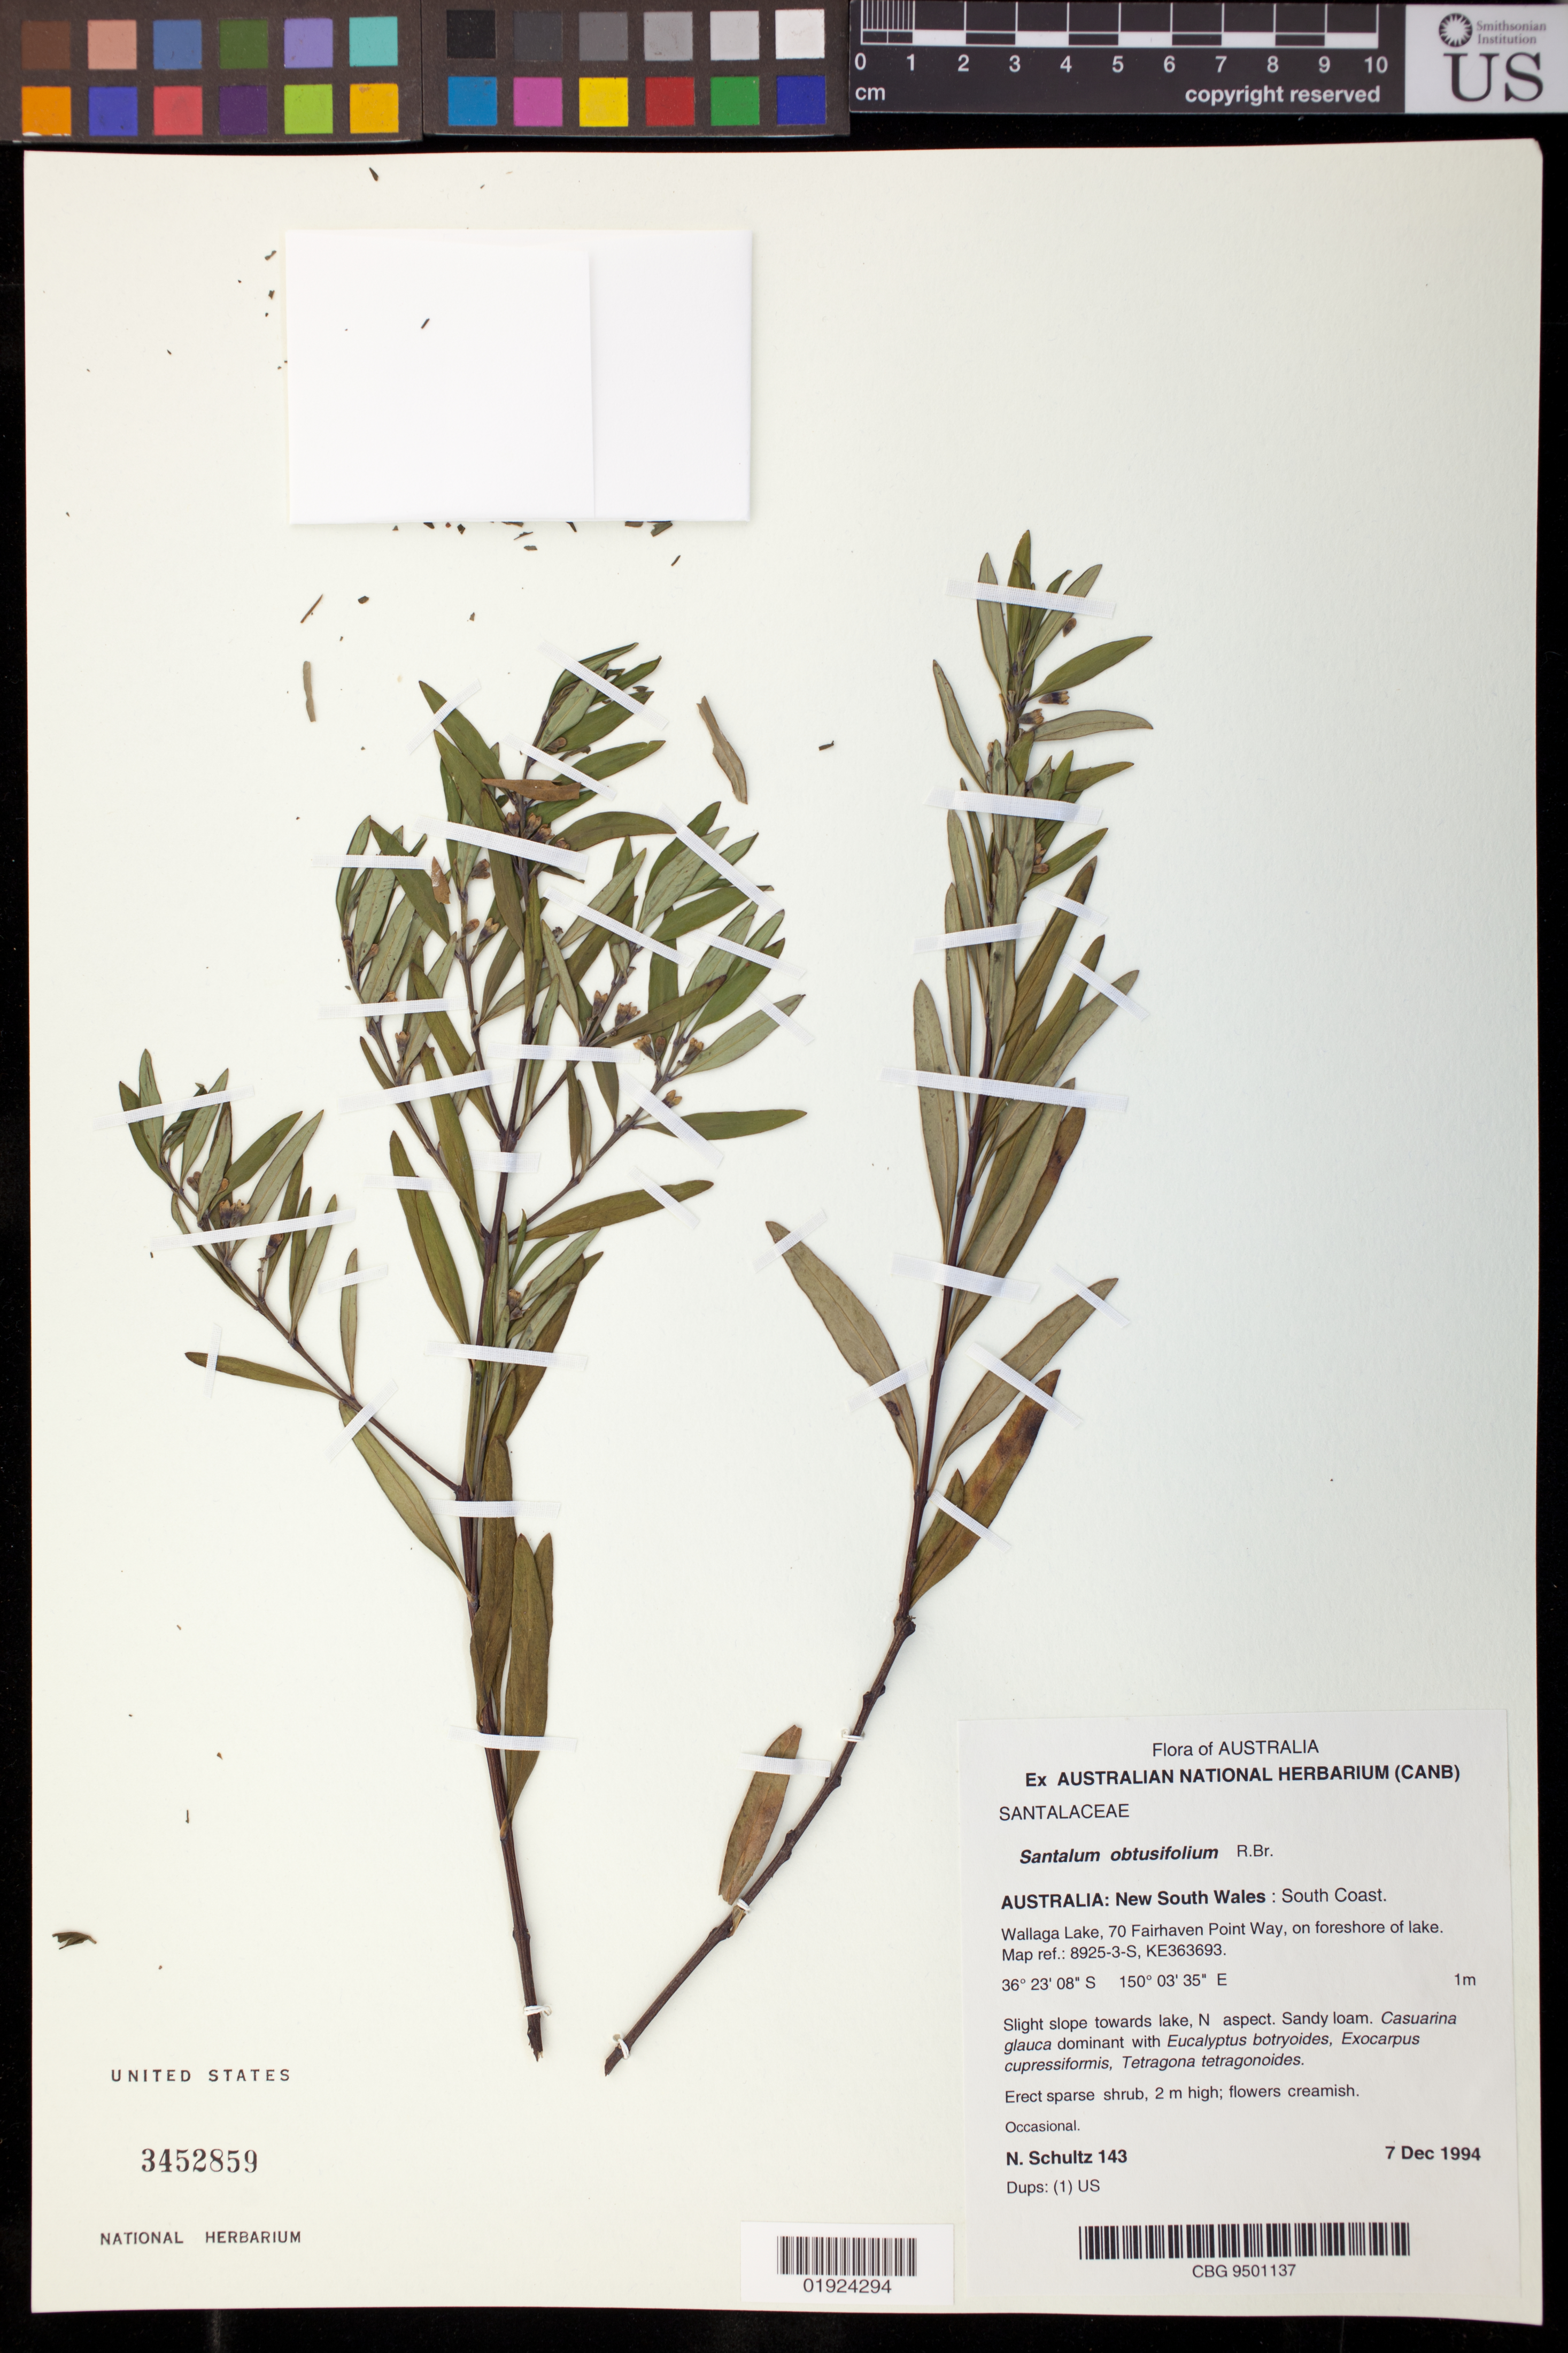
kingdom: Plantae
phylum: Tracheophyta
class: Magnoliopsida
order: Santalales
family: Santalaceae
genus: Santalum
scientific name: Santalum obtusifolium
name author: R. Br.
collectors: B. Schultz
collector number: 143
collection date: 1994-12-07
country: Australia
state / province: New South Wales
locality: Wallaga Lake, 70 Fairhaven Point Way. Map ref: 8925-3-S, KE363693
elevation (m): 0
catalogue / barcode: US 3452859